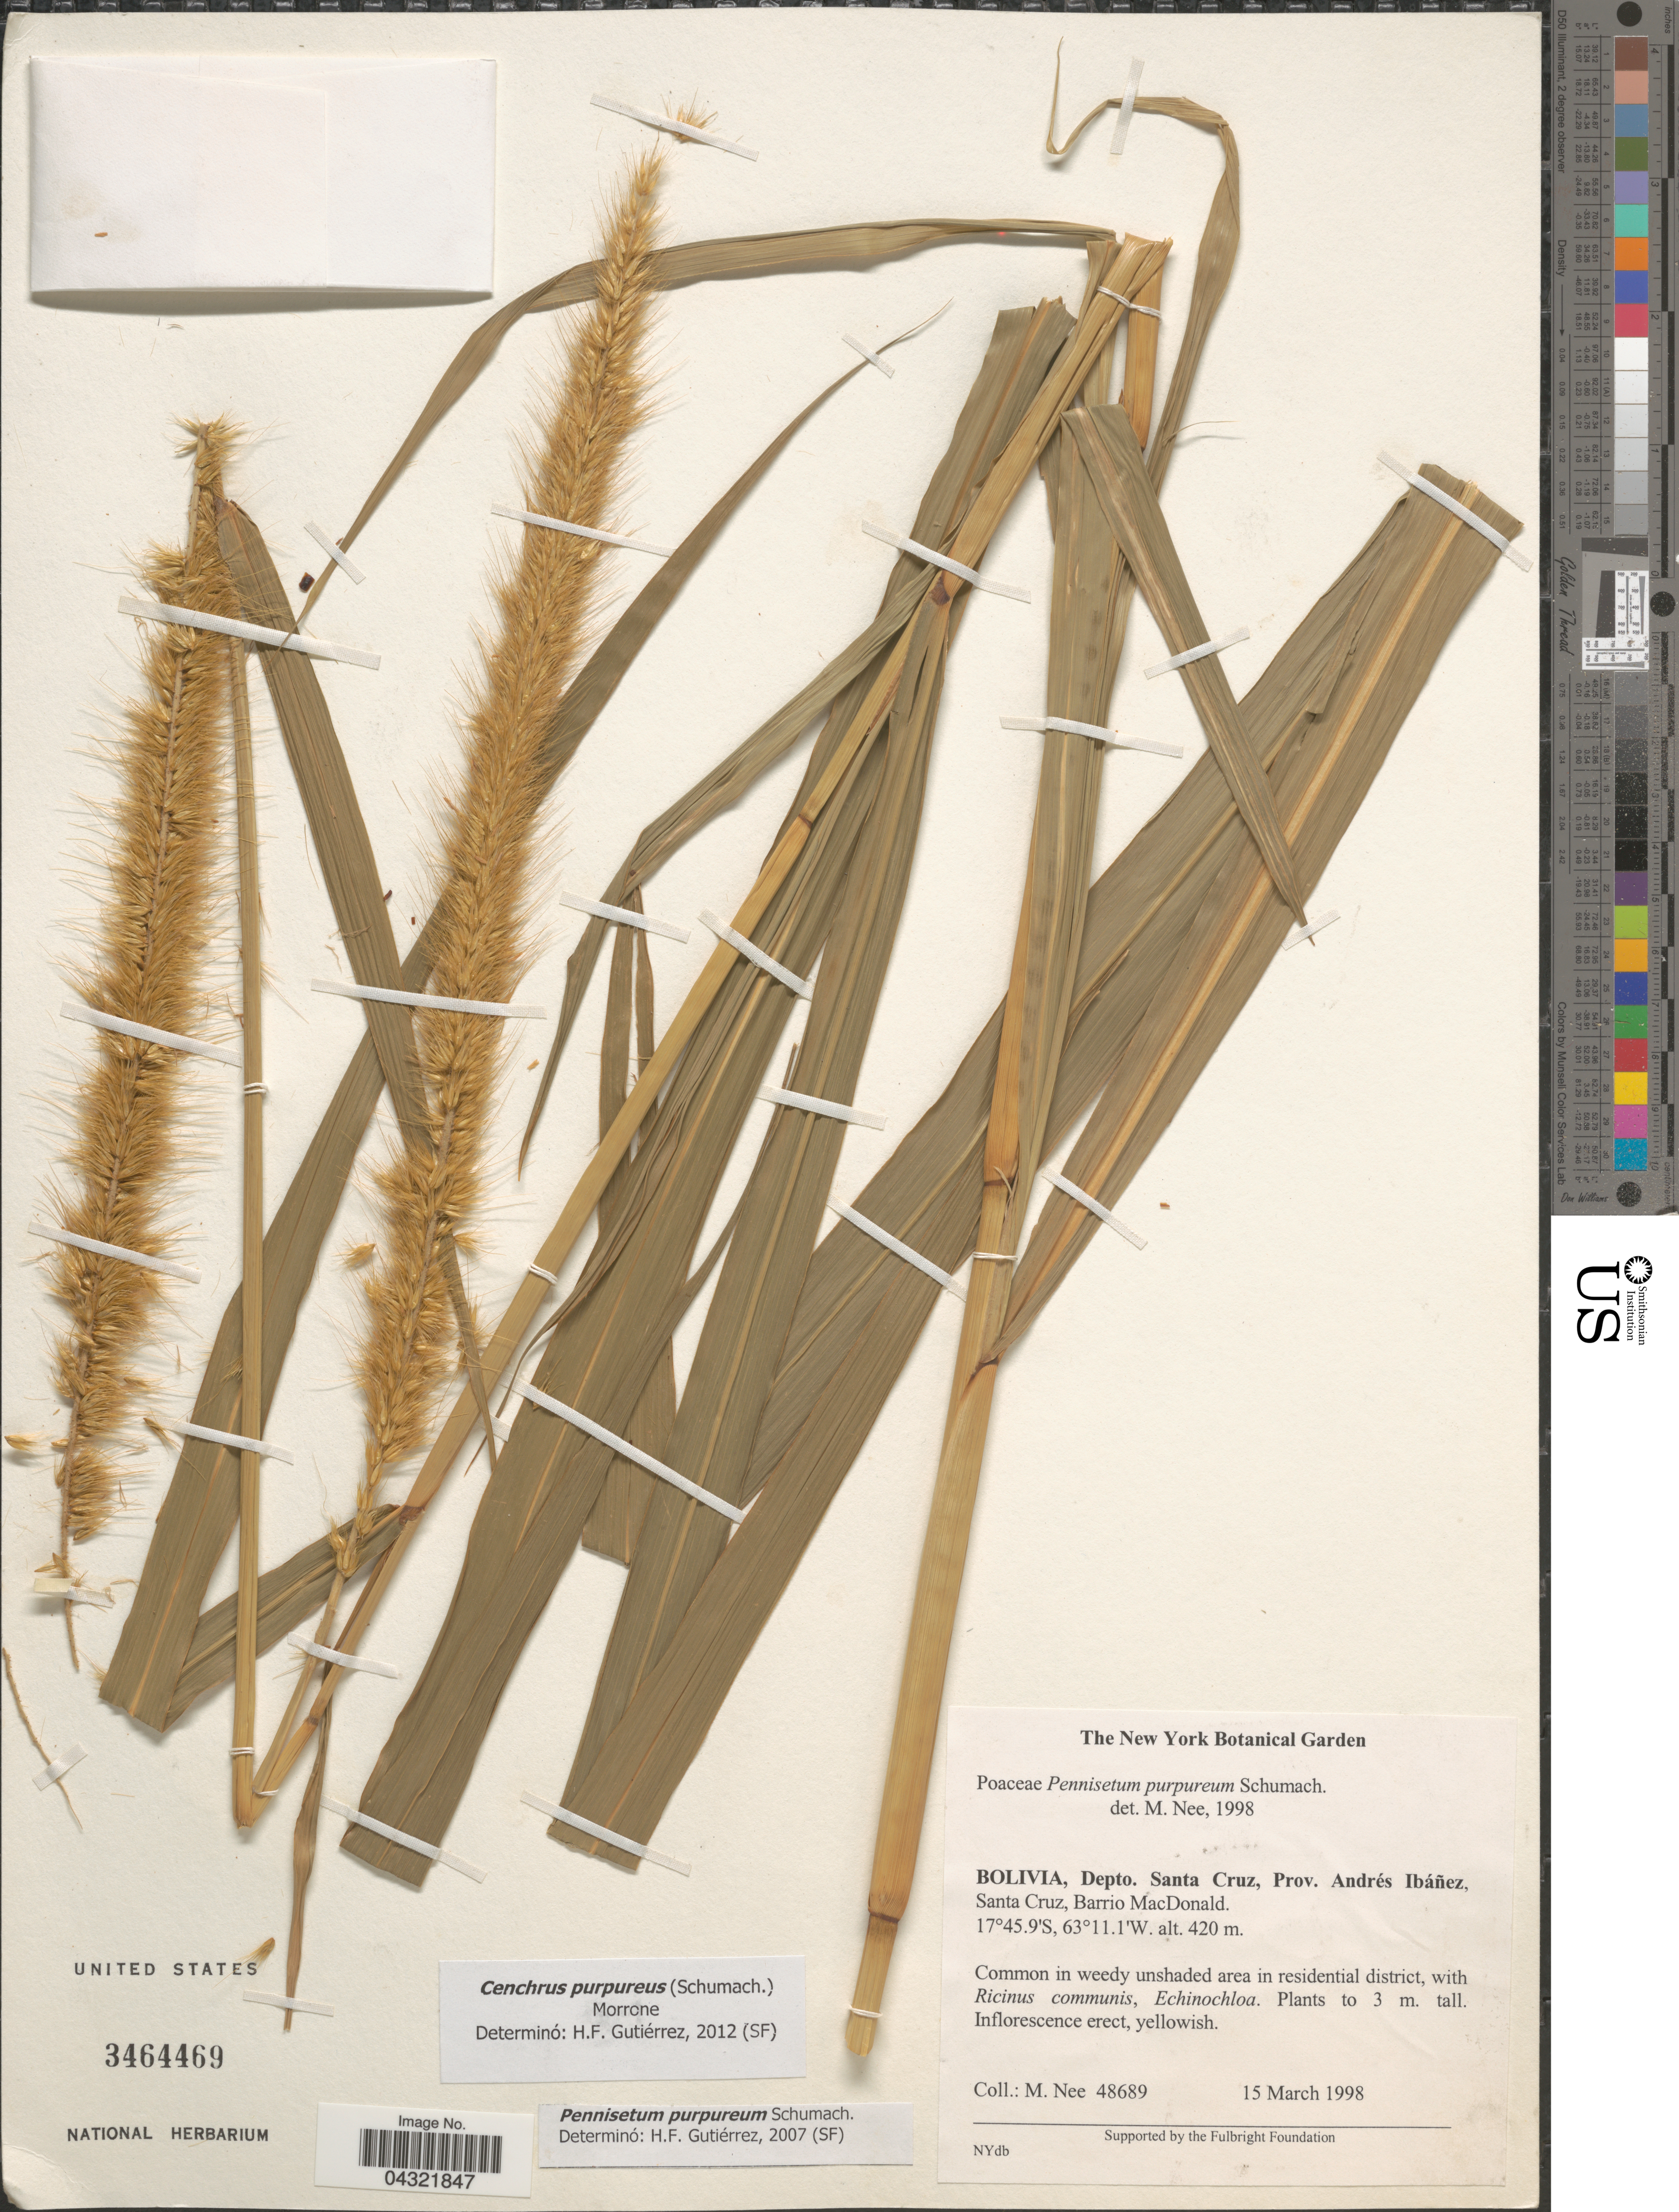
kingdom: Plantae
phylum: Tracheophyta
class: Liliopsida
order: Poales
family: Poaceae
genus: Cenchrus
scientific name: Cenchrus purpureus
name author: (Schumach.) Morrone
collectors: M. Nee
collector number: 48689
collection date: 1998-03-15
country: Bolivia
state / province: Santa Cruz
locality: Depto. Santa Cruz, Prov. Andrés Ibáñez, Santa Cruz, Barrio MacDonald.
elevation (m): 420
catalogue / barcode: US 3464469